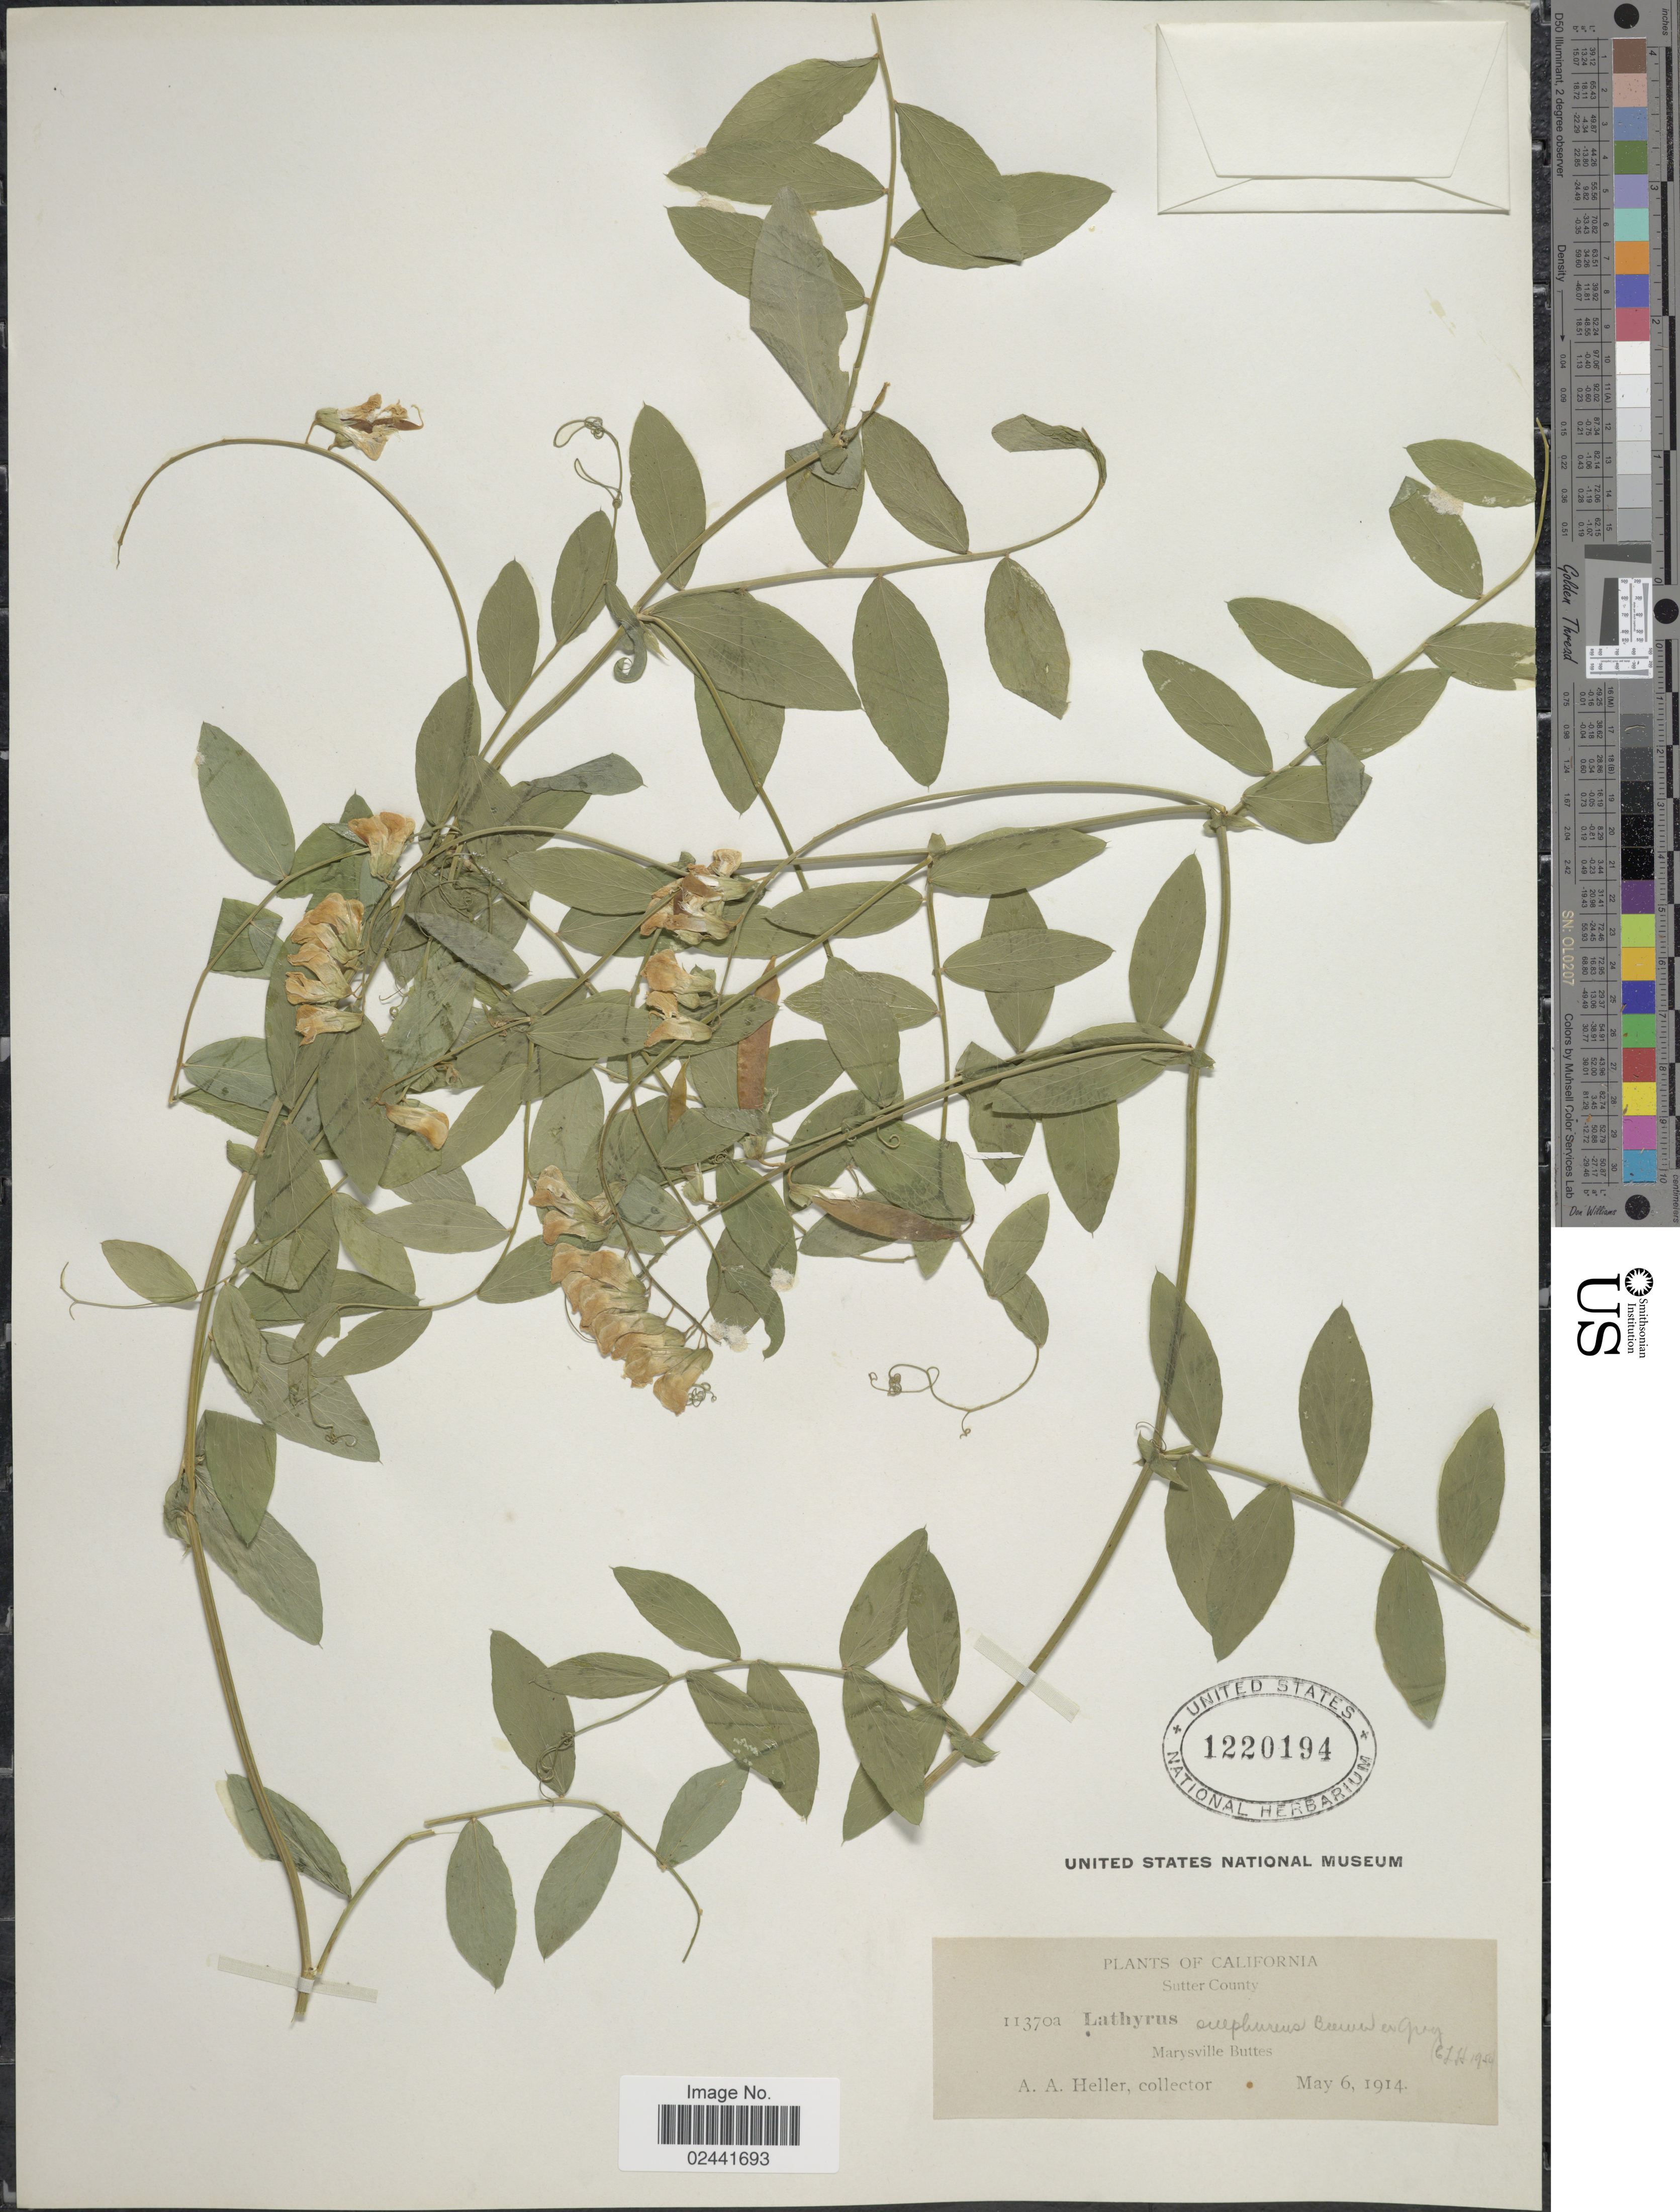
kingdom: Plantae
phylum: Tracheophyta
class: Magnoliopsida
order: Fabales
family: Fabaceae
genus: Lathyrus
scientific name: Lathyrus sulphureus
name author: W.H. Brewer ex A. Gray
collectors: A. A. Heller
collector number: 11370a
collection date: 1914-05-06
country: United States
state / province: California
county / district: Sutter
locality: Sutter County, Marysville Buttes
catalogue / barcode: US 1220194